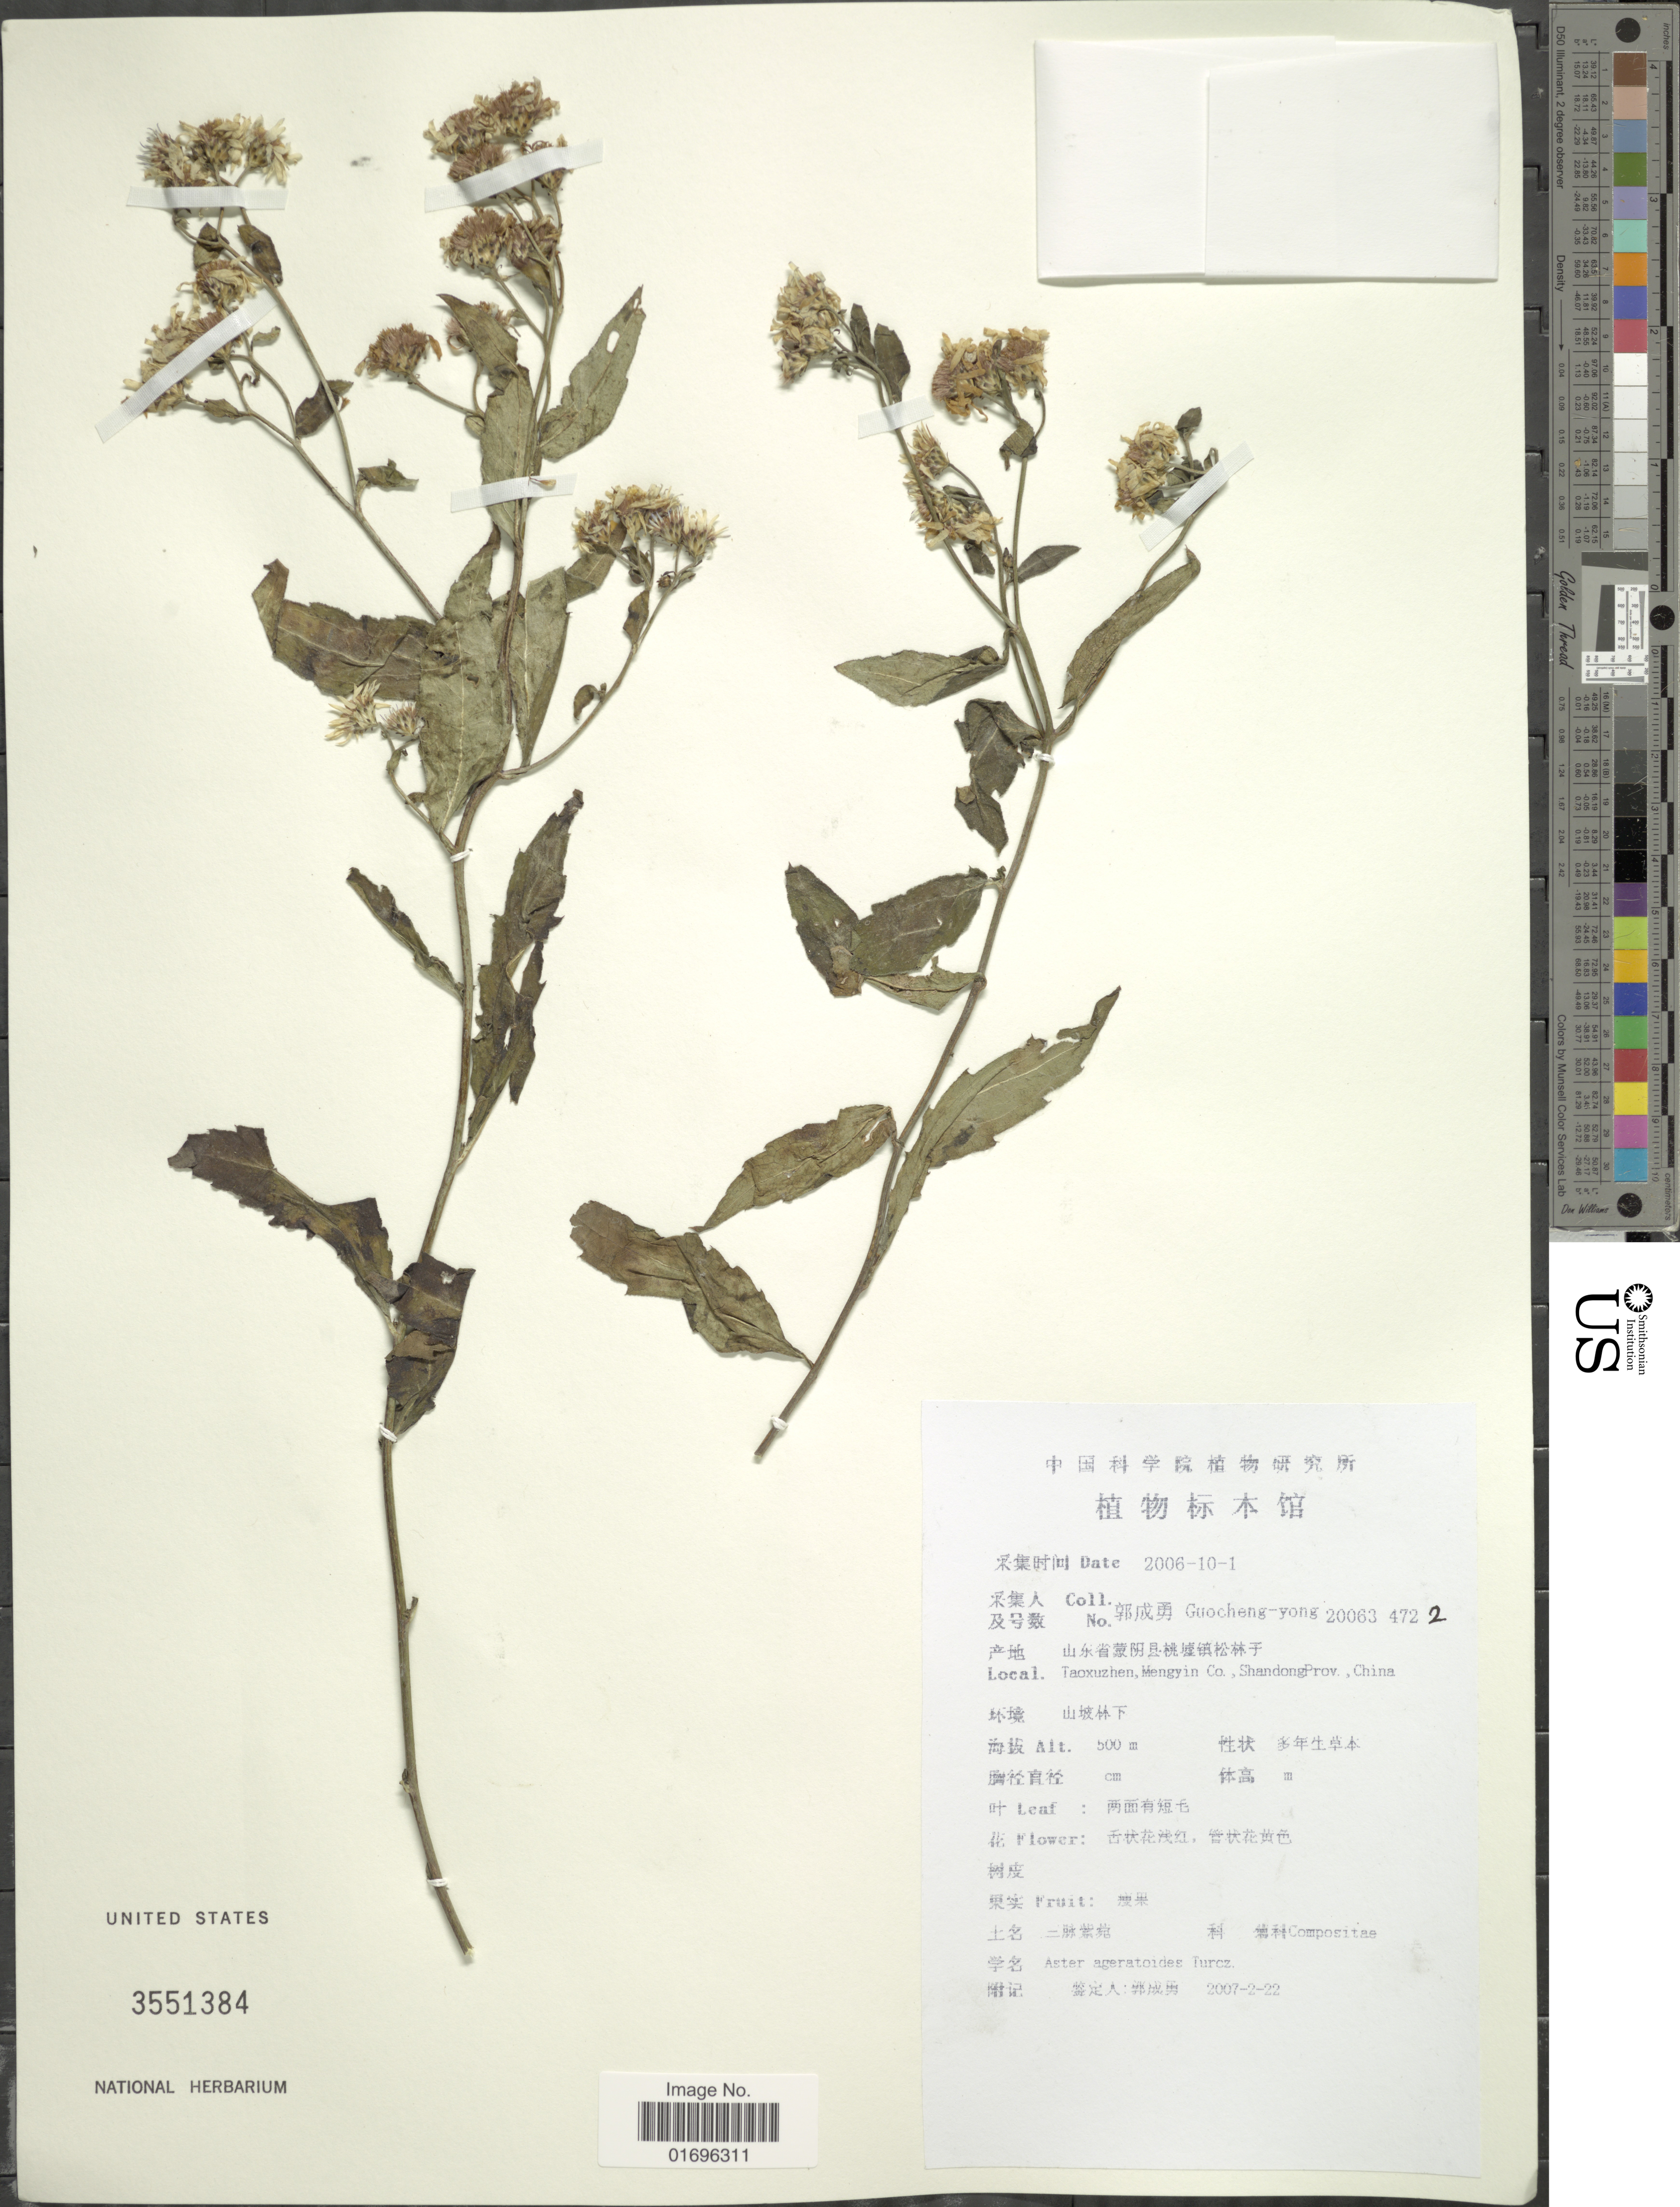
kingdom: Plantae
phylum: Tracheophyta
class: Magnoliopsida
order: Asterales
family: Asteraceae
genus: Aster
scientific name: Aster ageratoides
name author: Turcz.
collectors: Guo cheng-yong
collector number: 20063/4722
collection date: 2006-10-01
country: China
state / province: Shandong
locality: Taoxuzhen, Mengyin Co., Shandong Prov.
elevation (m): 500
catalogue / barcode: US 3551384